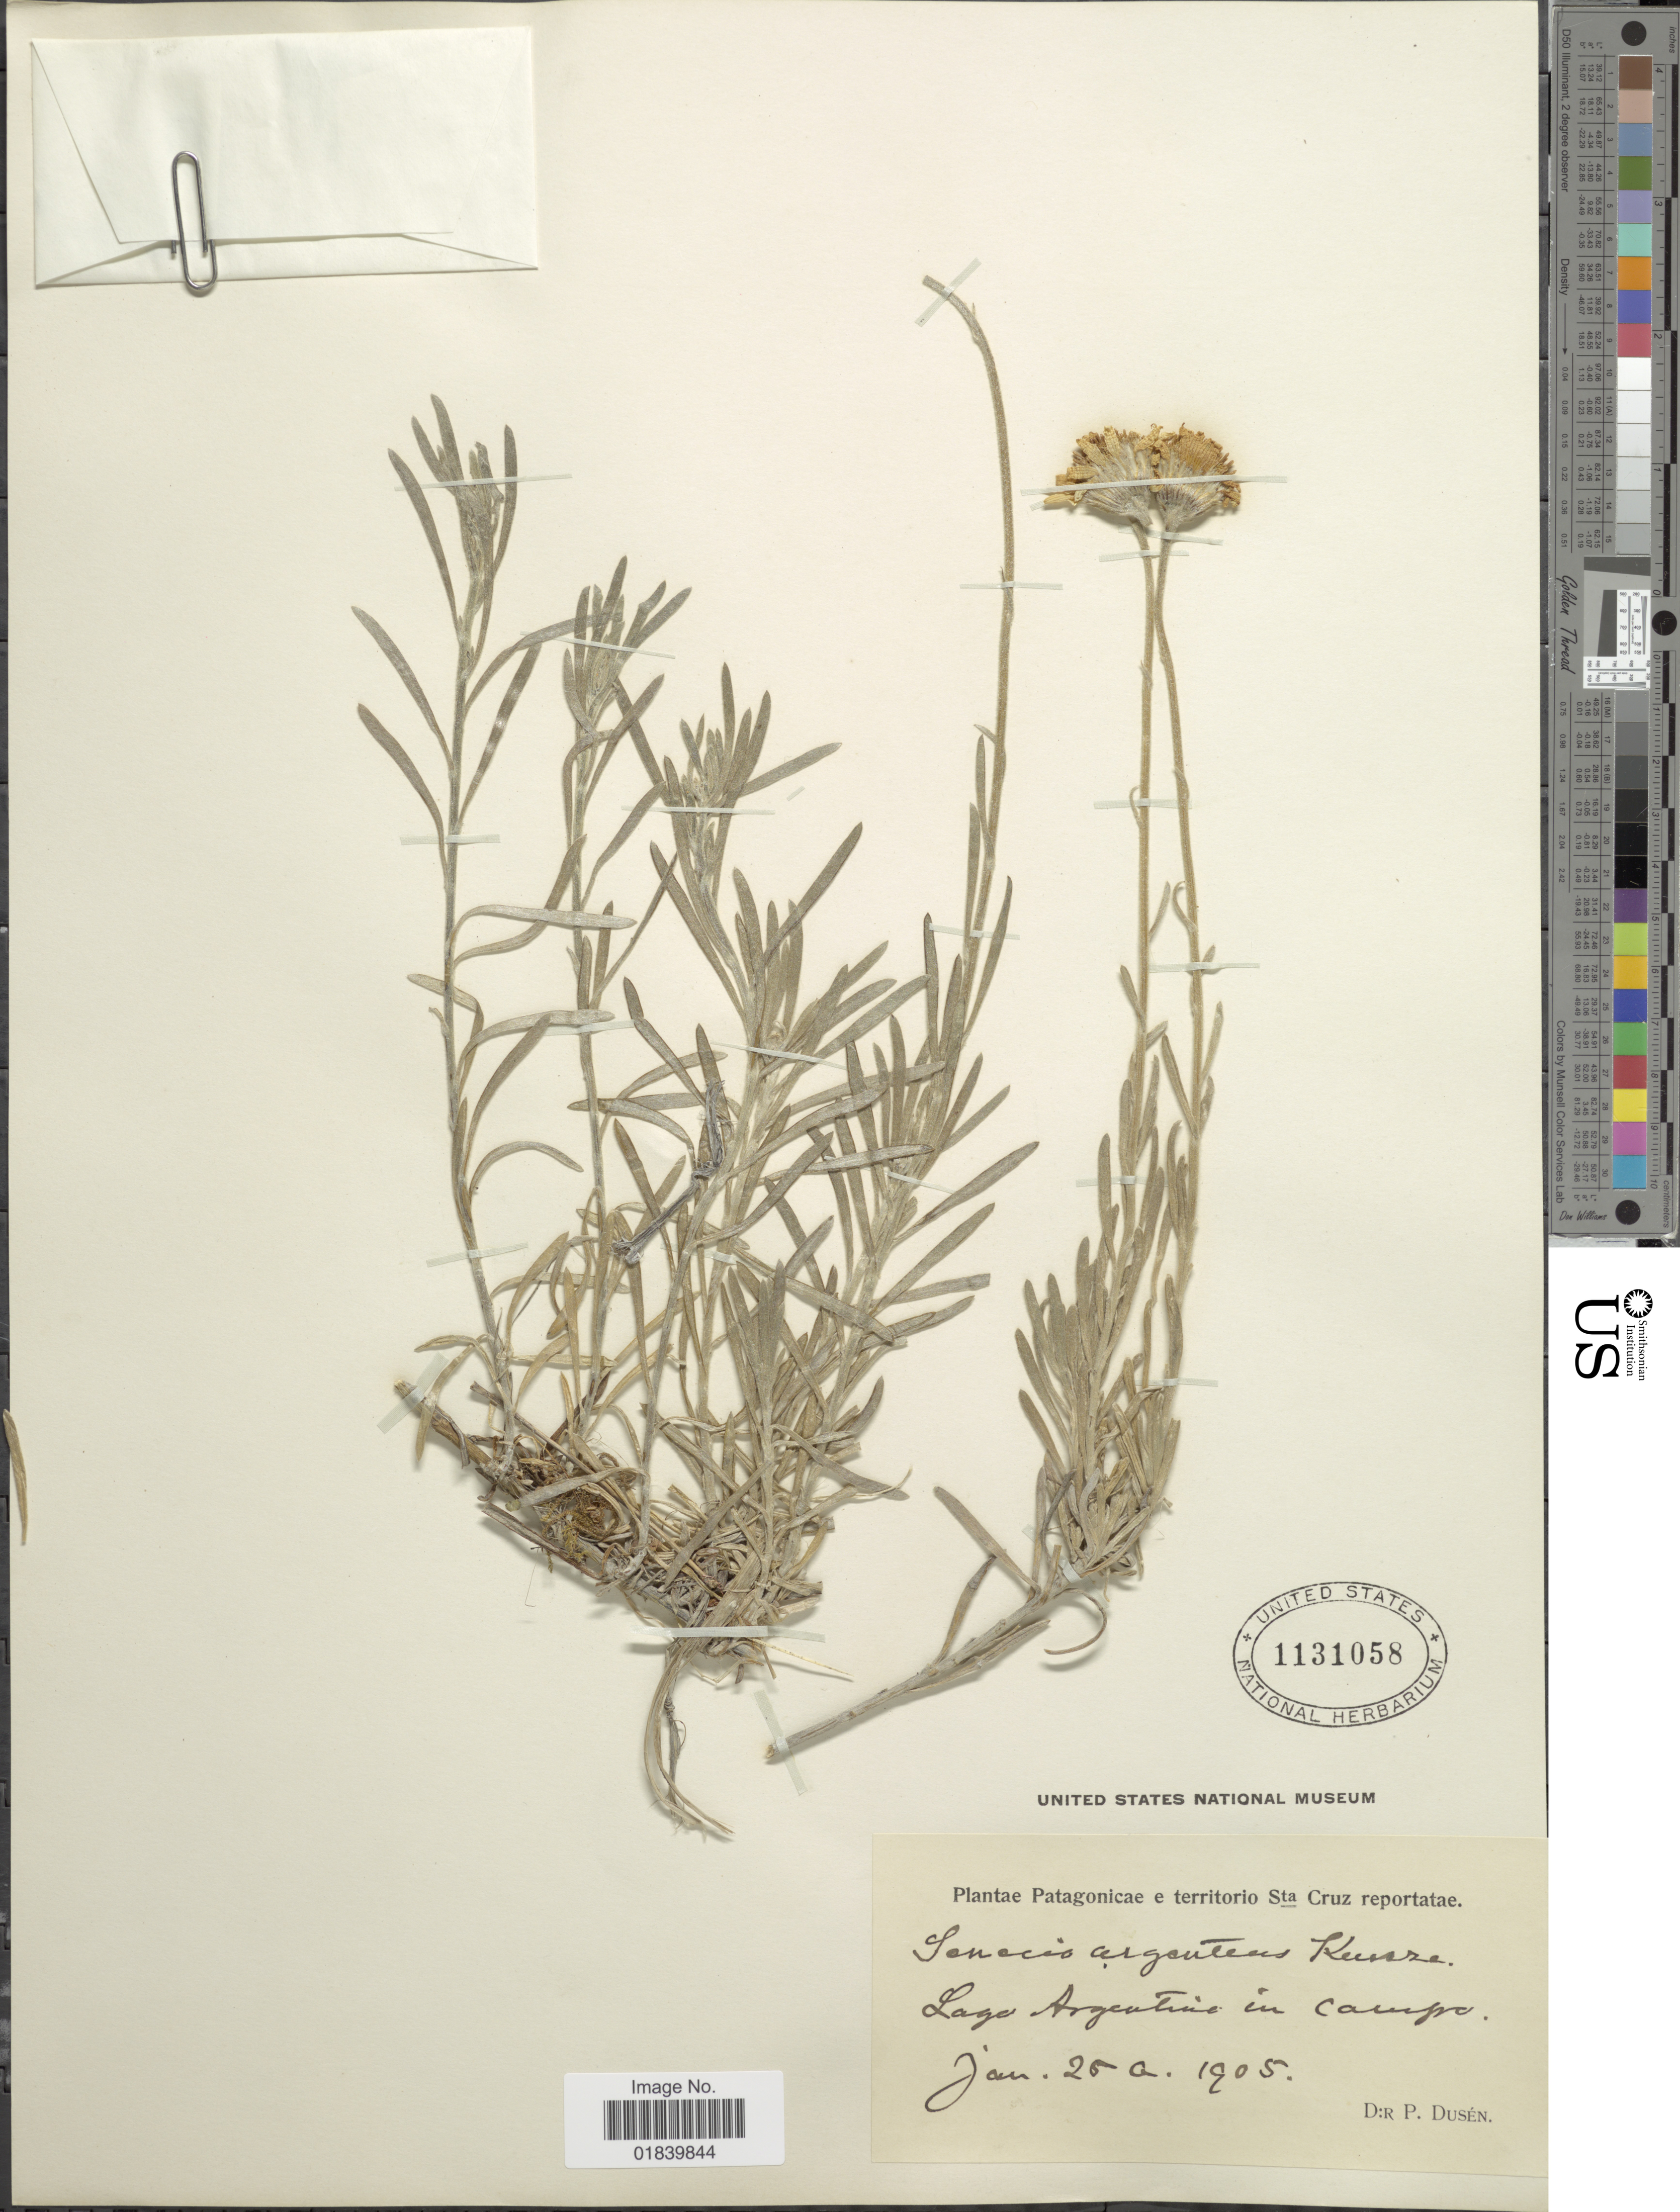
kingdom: Plantae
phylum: Tracheophyta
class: Magnoliopsida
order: Asterales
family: Asteraceae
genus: Senecio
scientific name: Senecio argenteus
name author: Kunze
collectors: P. Dusén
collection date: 1905-01-25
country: Argentina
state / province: Santa Cruz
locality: Lago Argentina in Campo. Patagonicae e Terrotorio Sta Cruz reportatae.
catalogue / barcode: US 1131058